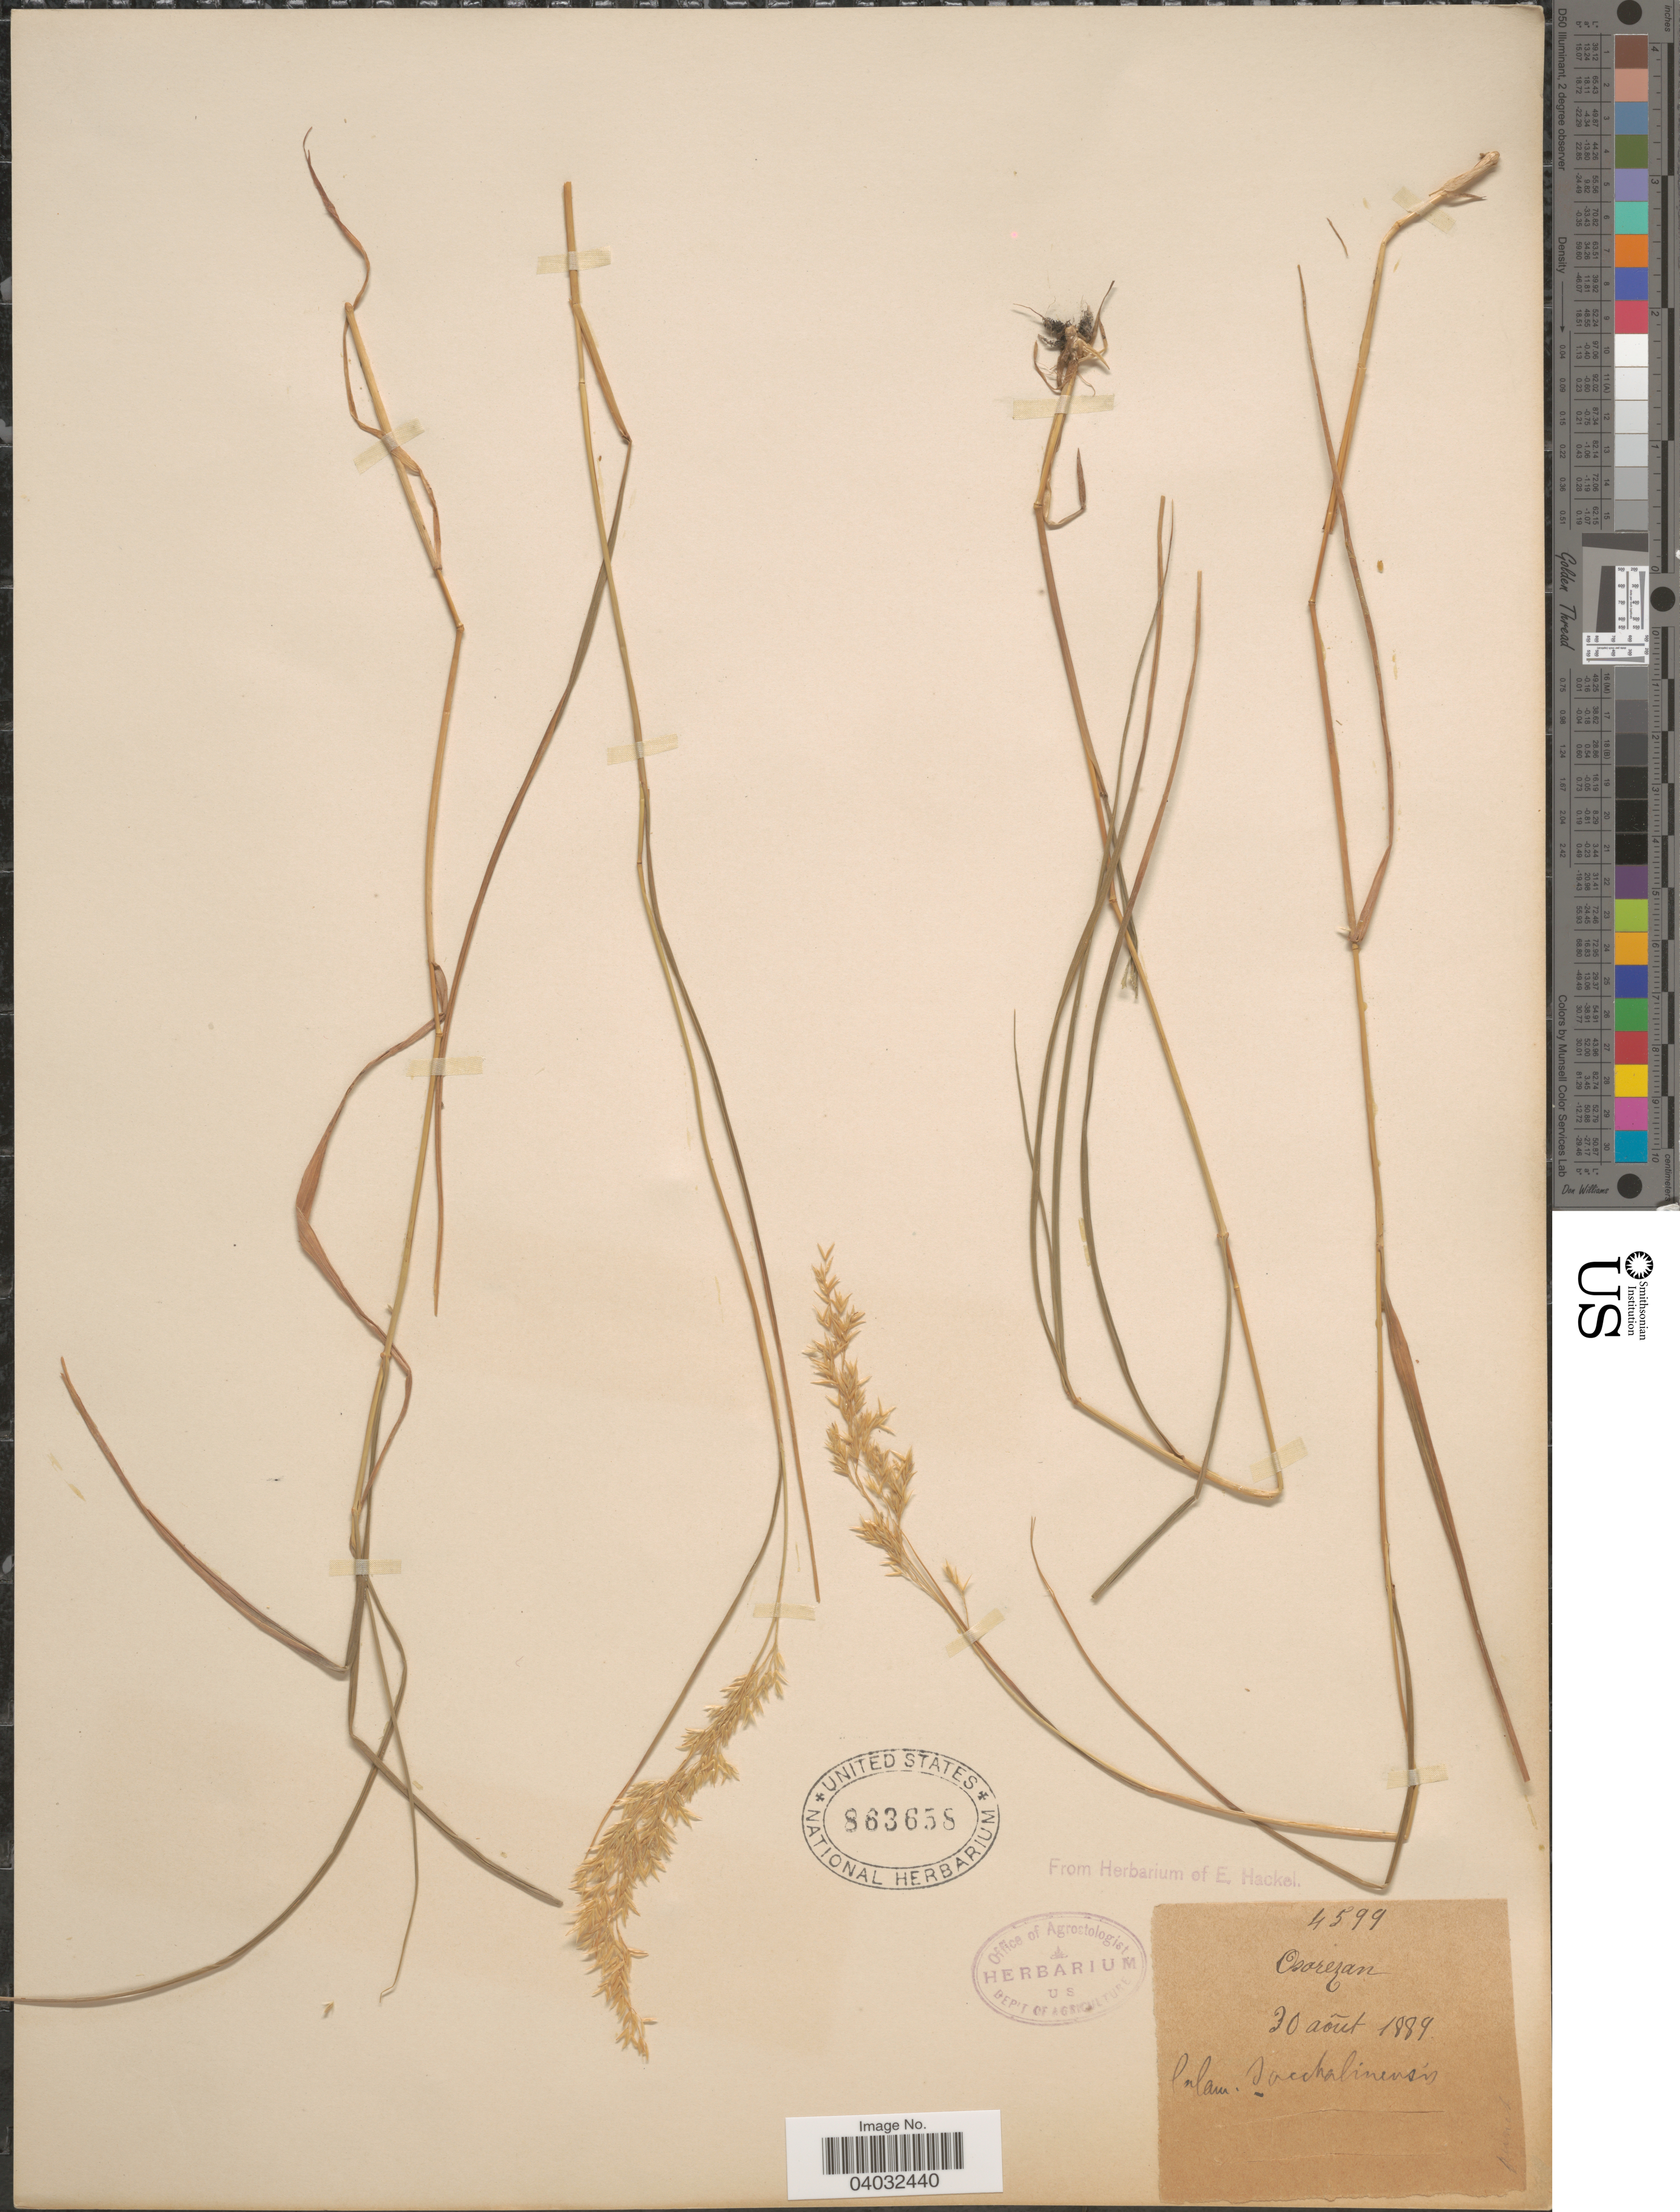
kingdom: Plantae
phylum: Tracheophyta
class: Liliopsida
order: Poales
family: Poaceae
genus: Calamagrostis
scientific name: Calamagrostis sachalinensis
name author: F. Schmidt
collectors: ex herb. E. Hackel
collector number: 4599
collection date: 1889-08-30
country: Japan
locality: Osorezan.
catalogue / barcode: US 863658